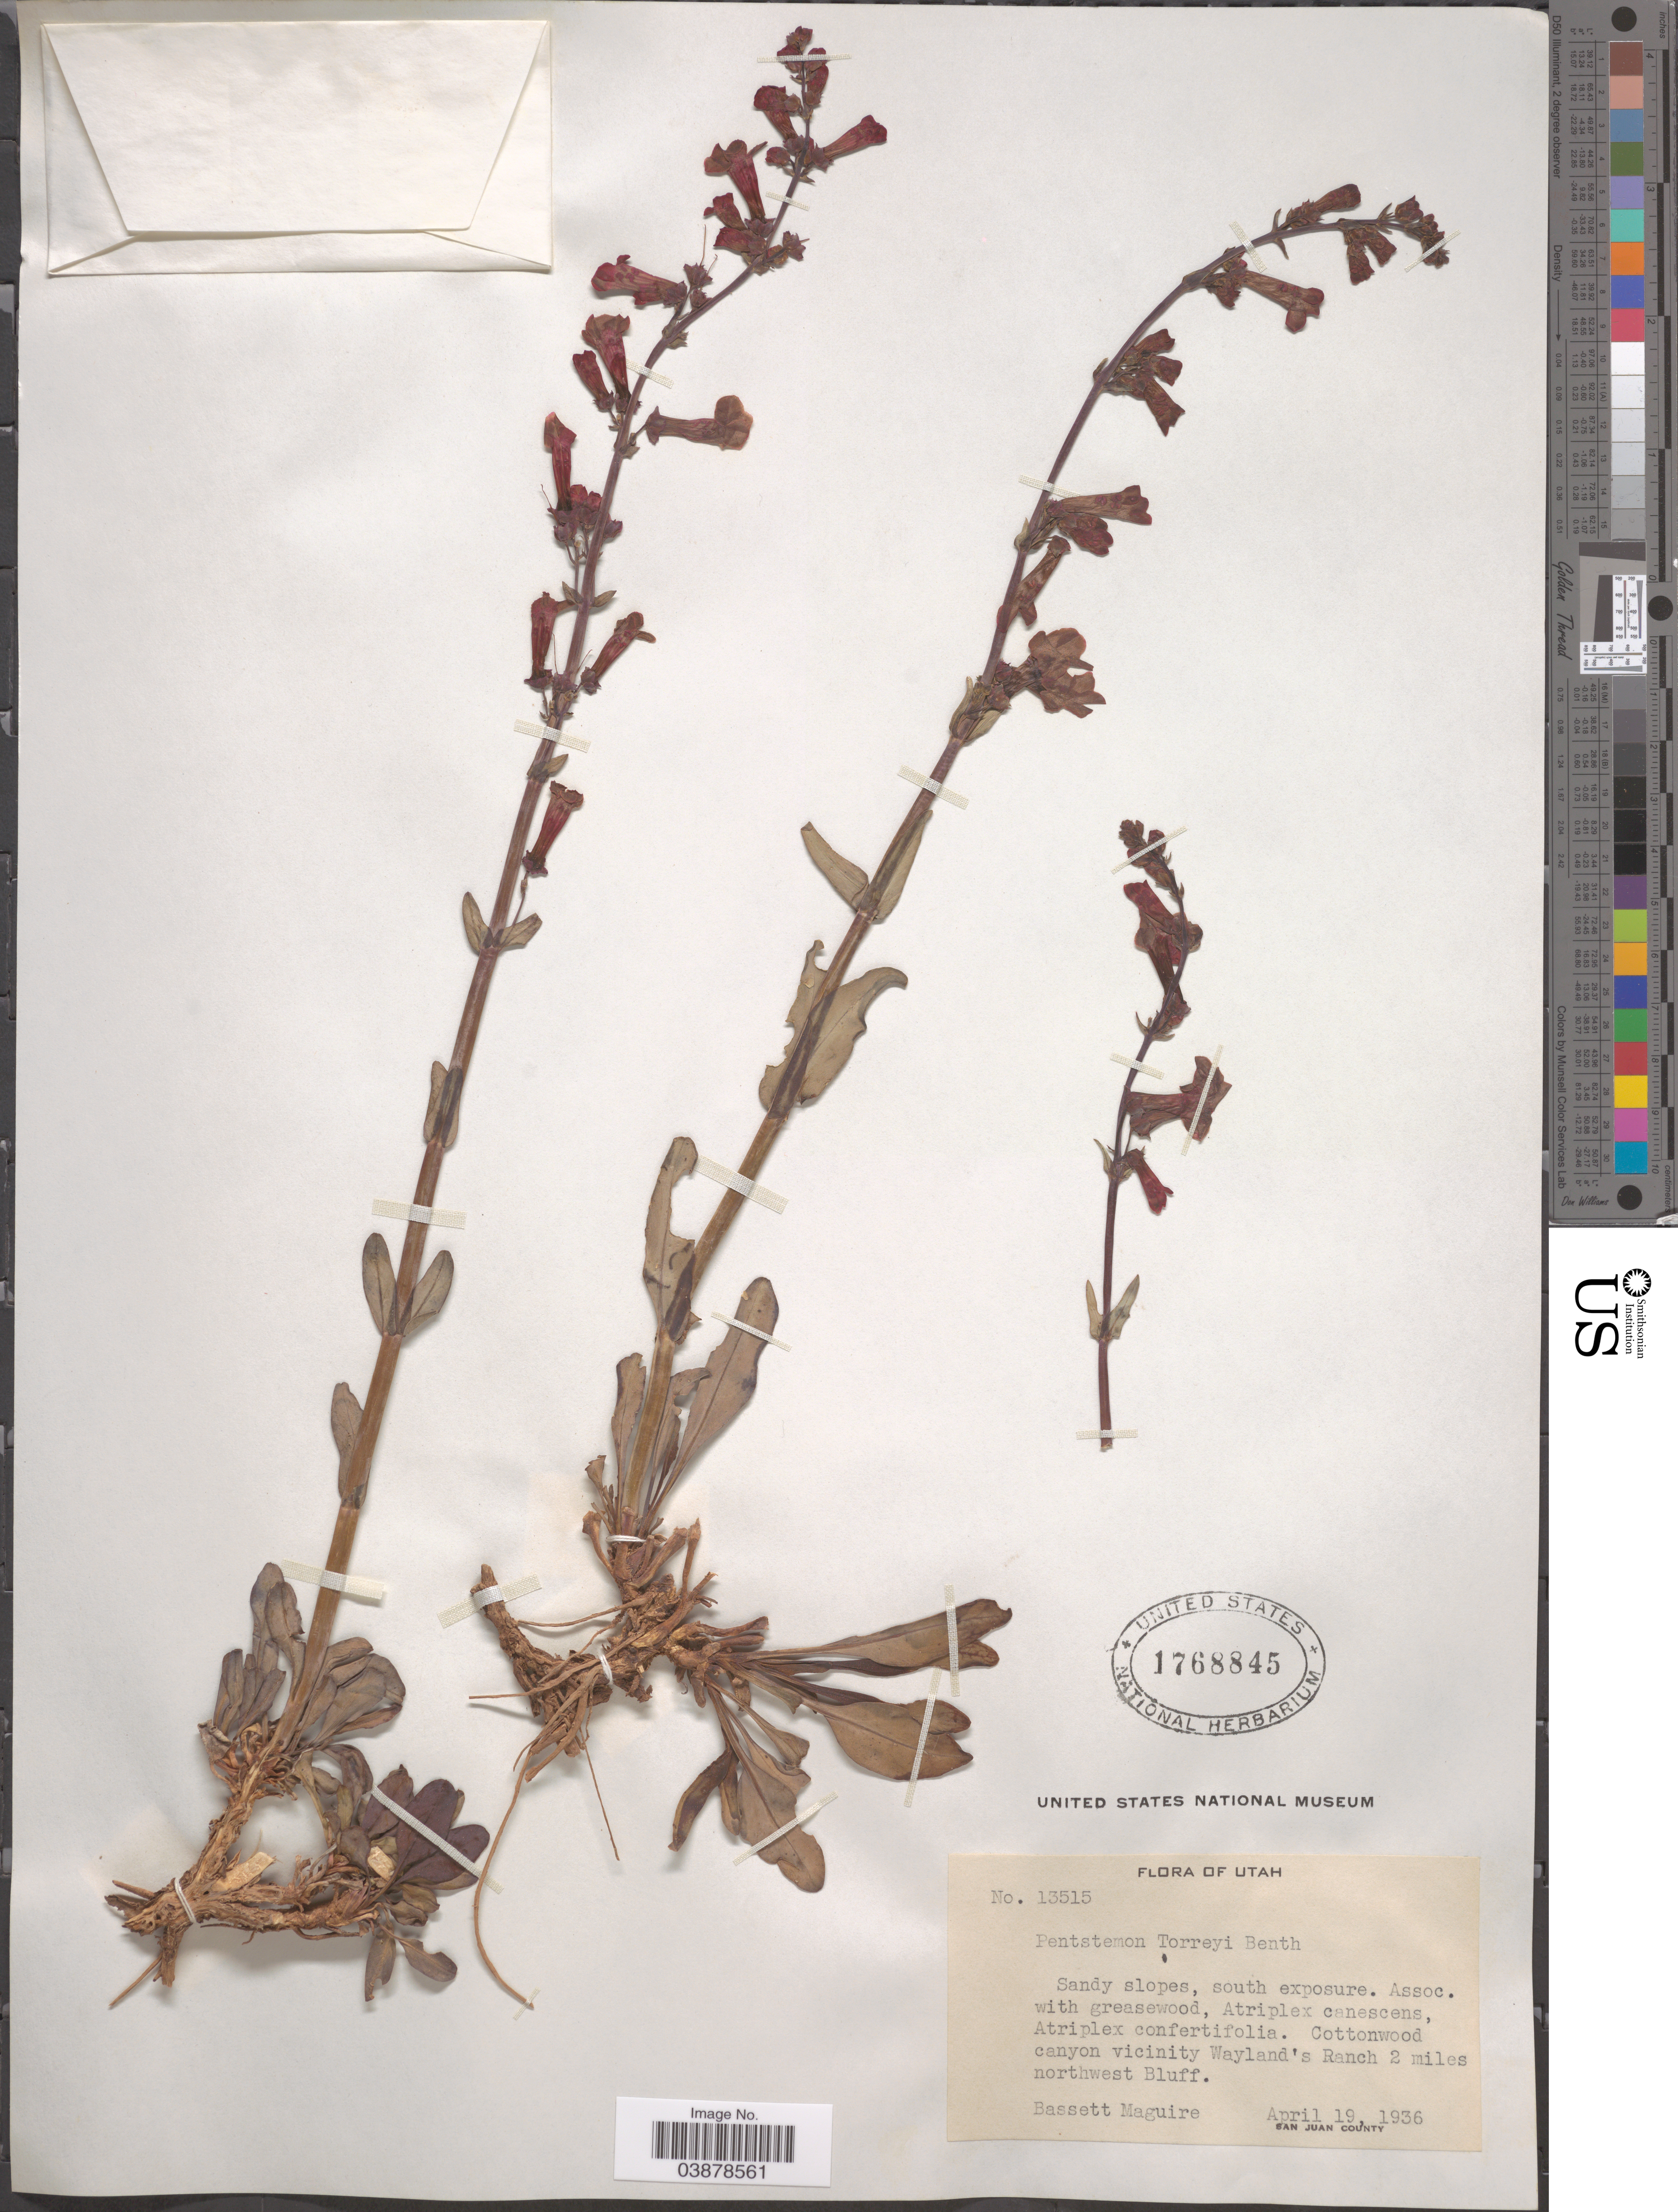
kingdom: Plantae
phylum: Tracheophyta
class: Magnoliopsida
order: Lamiales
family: Plantaginaceae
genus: Penstemon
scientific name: Penstemon torreyi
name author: Benth.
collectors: B. Maguire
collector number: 13515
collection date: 1936-04-19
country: United States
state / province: Utah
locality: Sandy slopes, south exposure. Cottonwood canyon vicinity Wayland's Ranch 2 miles northwest Bluff. San Juan County.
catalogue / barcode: US 1768845